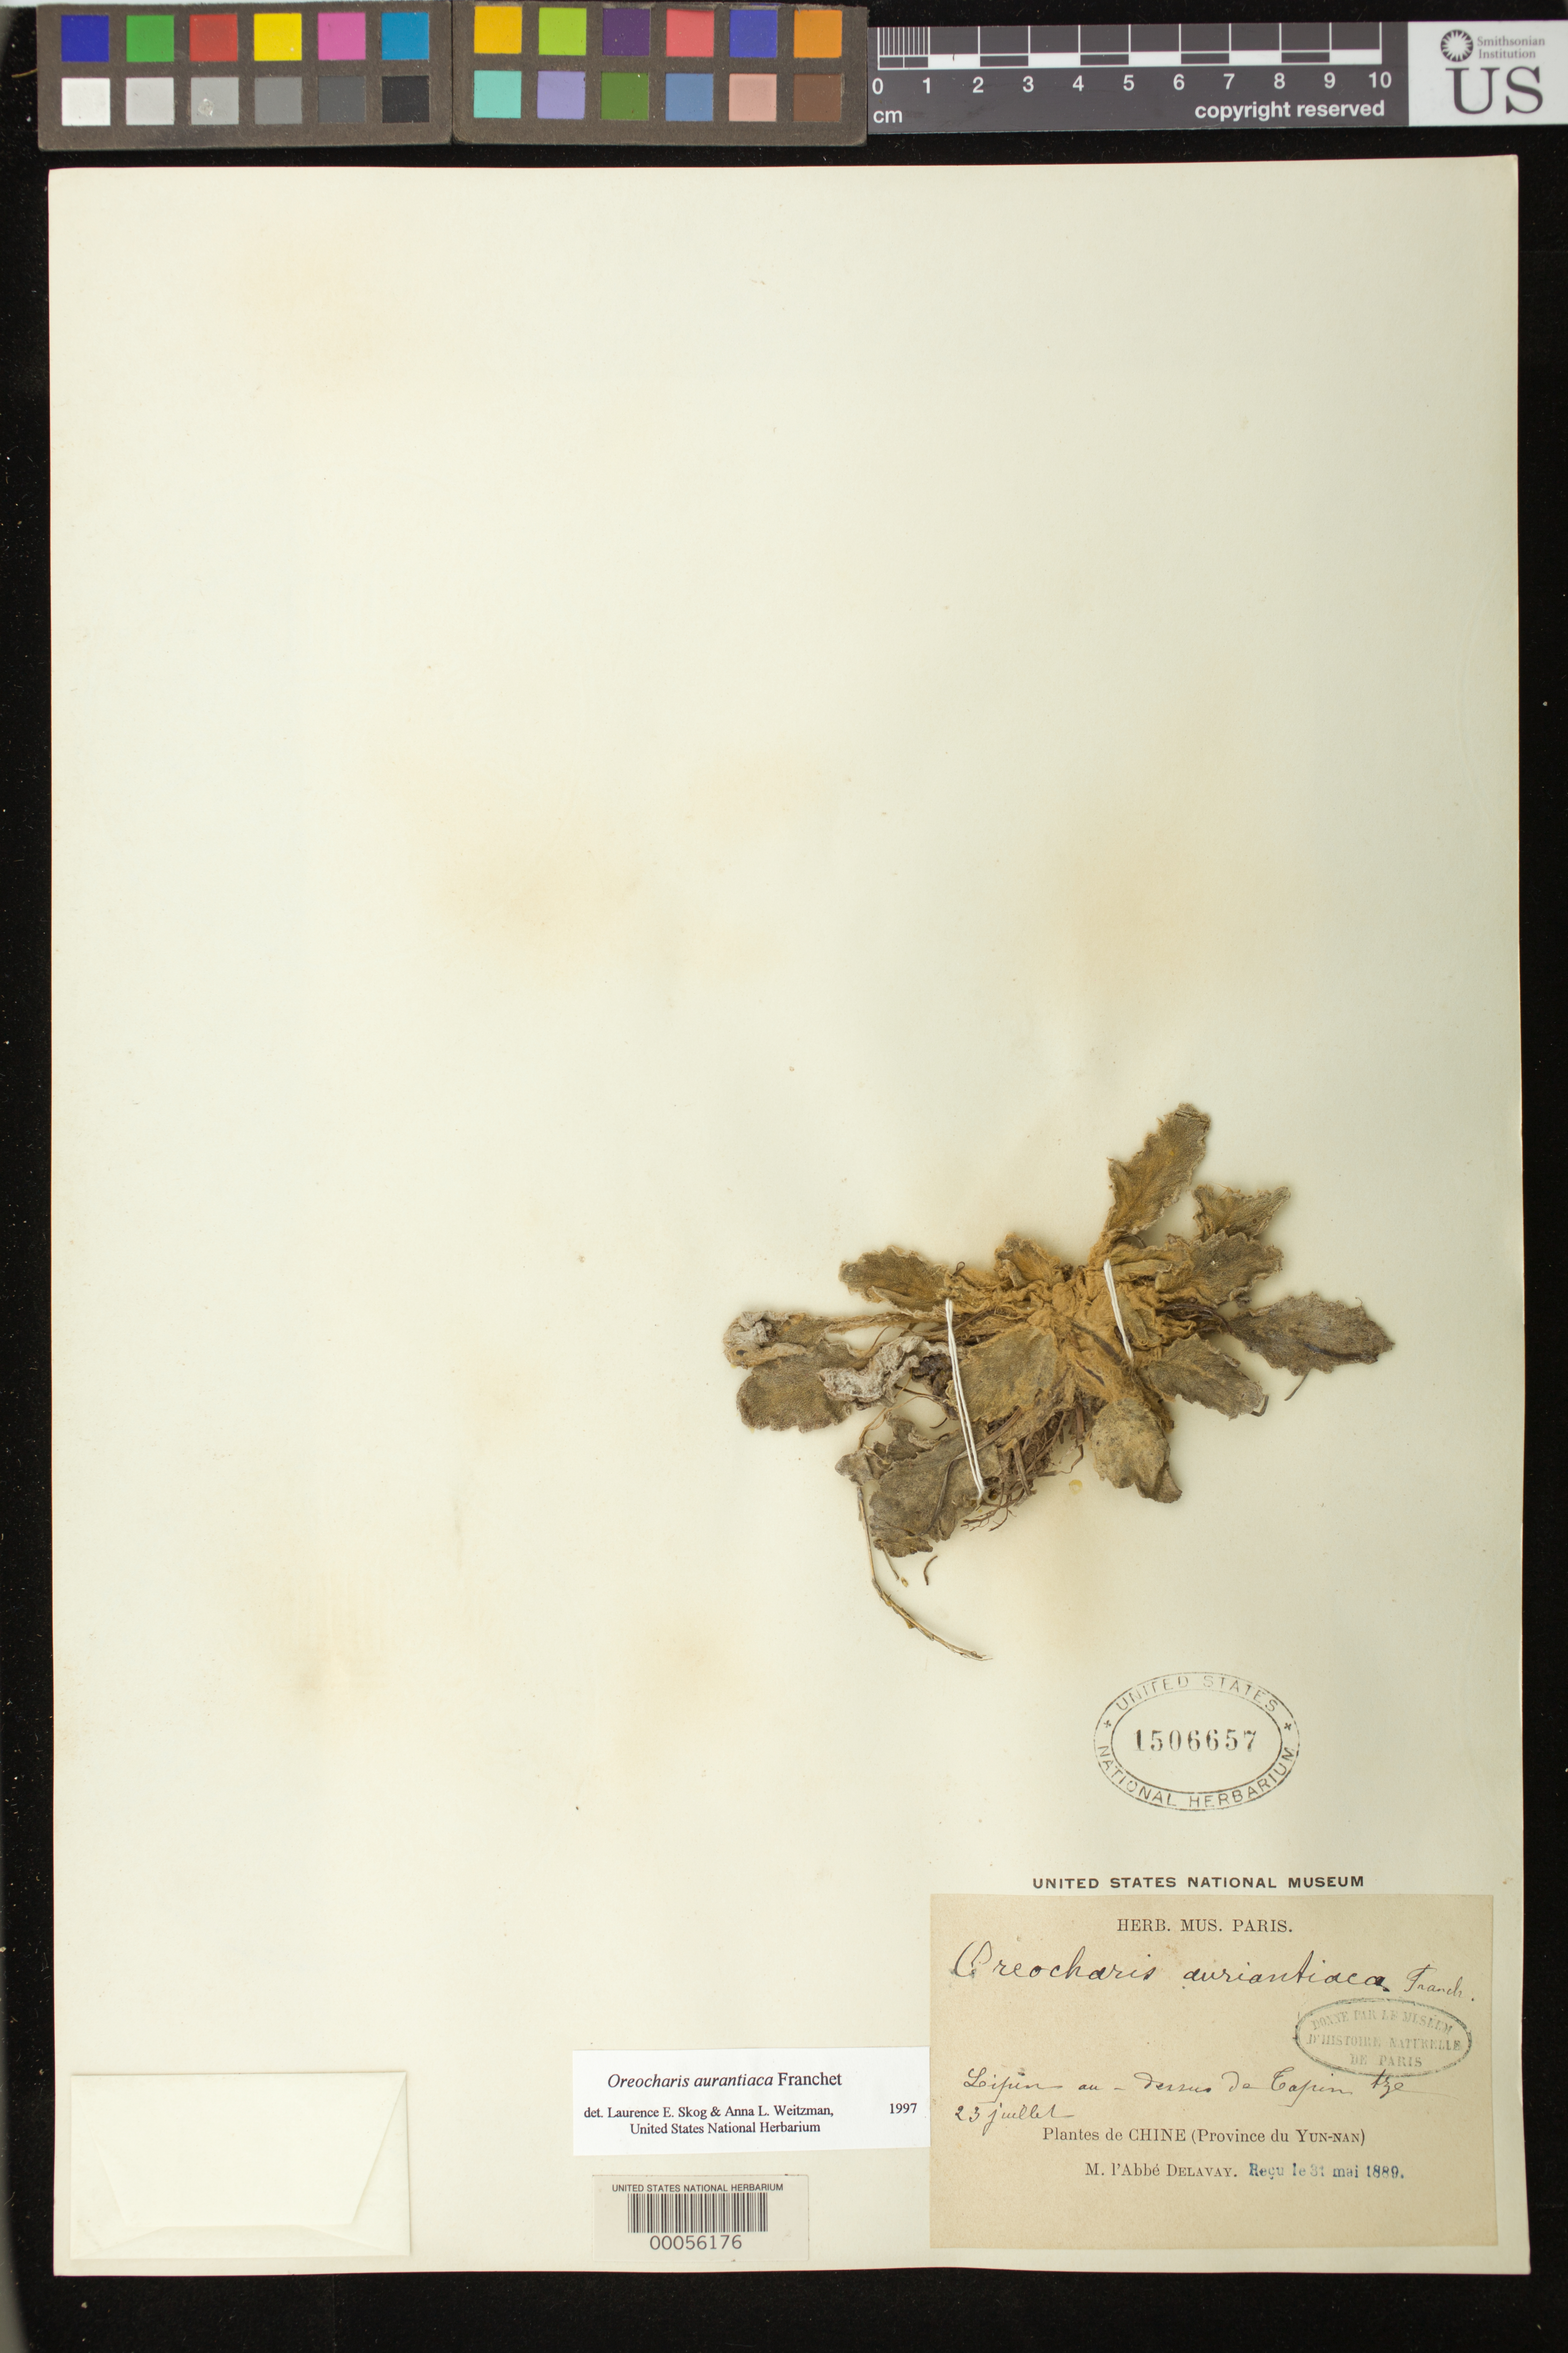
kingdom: Plantae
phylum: Tracheophyta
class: Magnoliopsida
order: Lamiales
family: Gesneriaceae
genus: Oreocharis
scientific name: Oreocharis aurantiaca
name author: Franch.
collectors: P. Delavay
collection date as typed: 23 Jul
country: China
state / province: Yunnan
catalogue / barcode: US 1506657